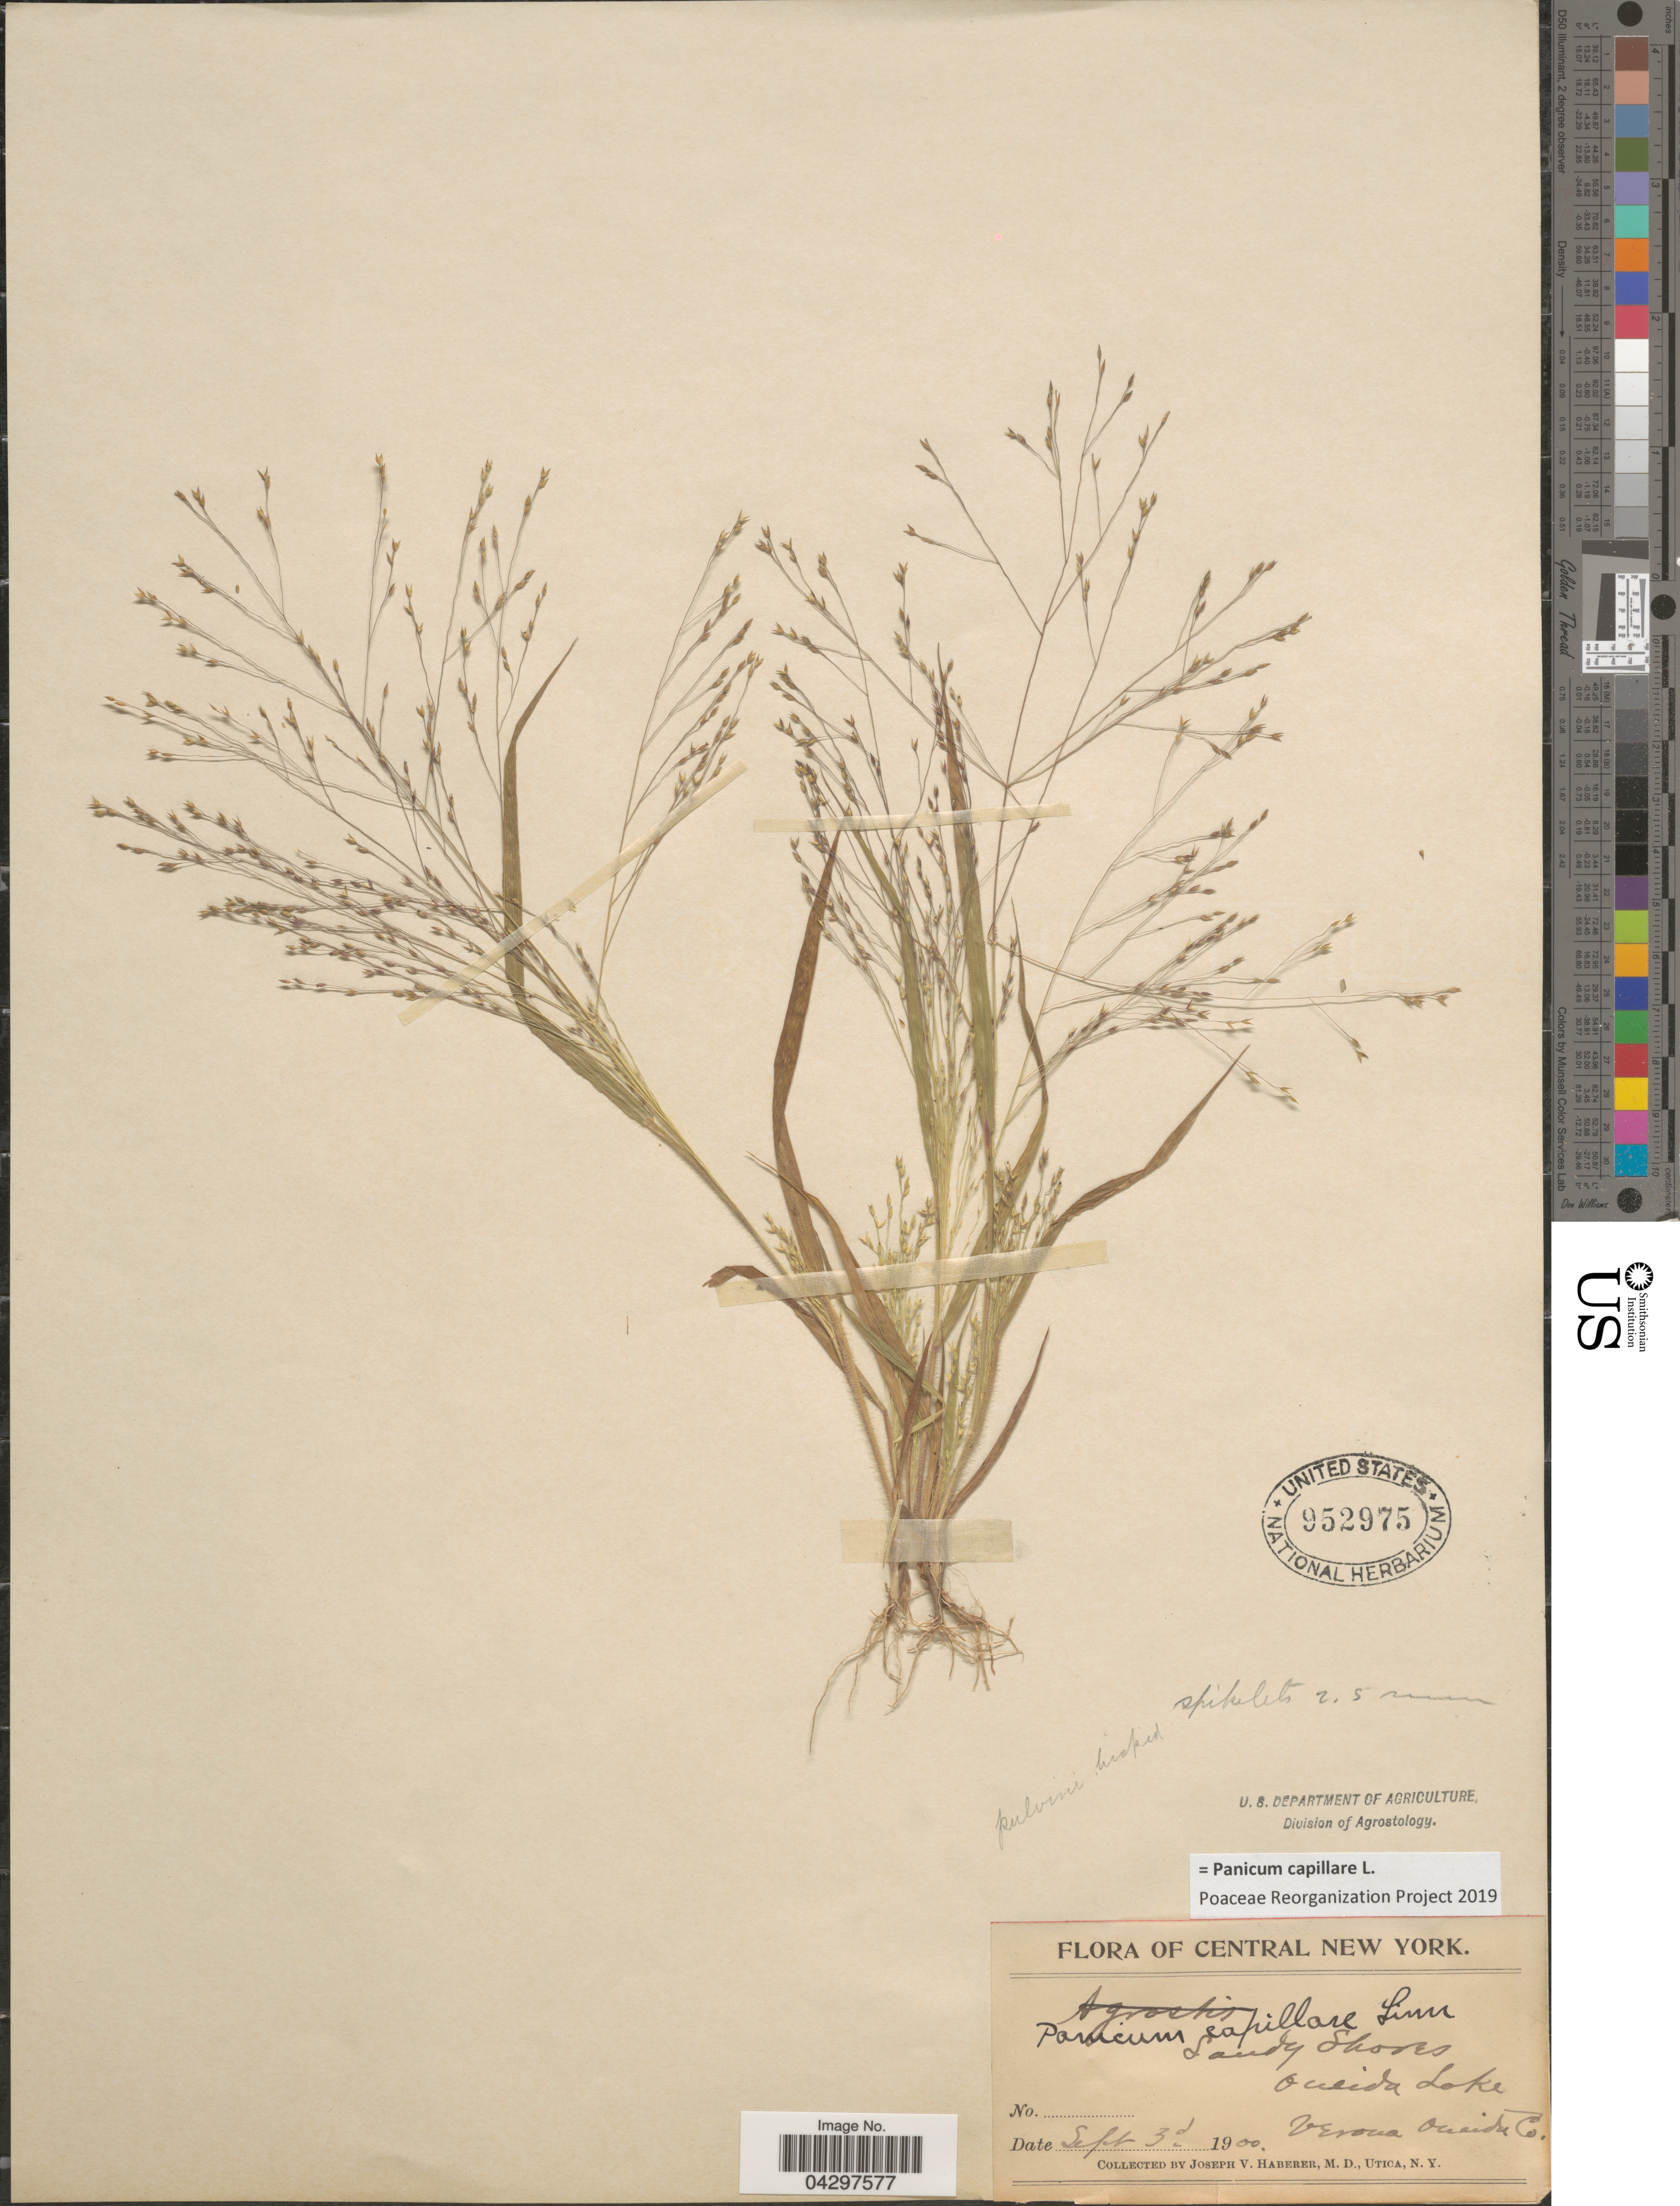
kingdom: Plantae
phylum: Tracheophyta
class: Liliopsida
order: Poales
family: Poaceae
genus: Panicum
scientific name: Panicum capillare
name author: L.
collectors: J. V. Haberer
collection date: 1900-09-03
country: United States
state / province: New York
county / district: Oneida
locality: Central New York. Sandy Shores. Oneida Lake. Verona Oneida Co.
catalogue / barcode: US 952975